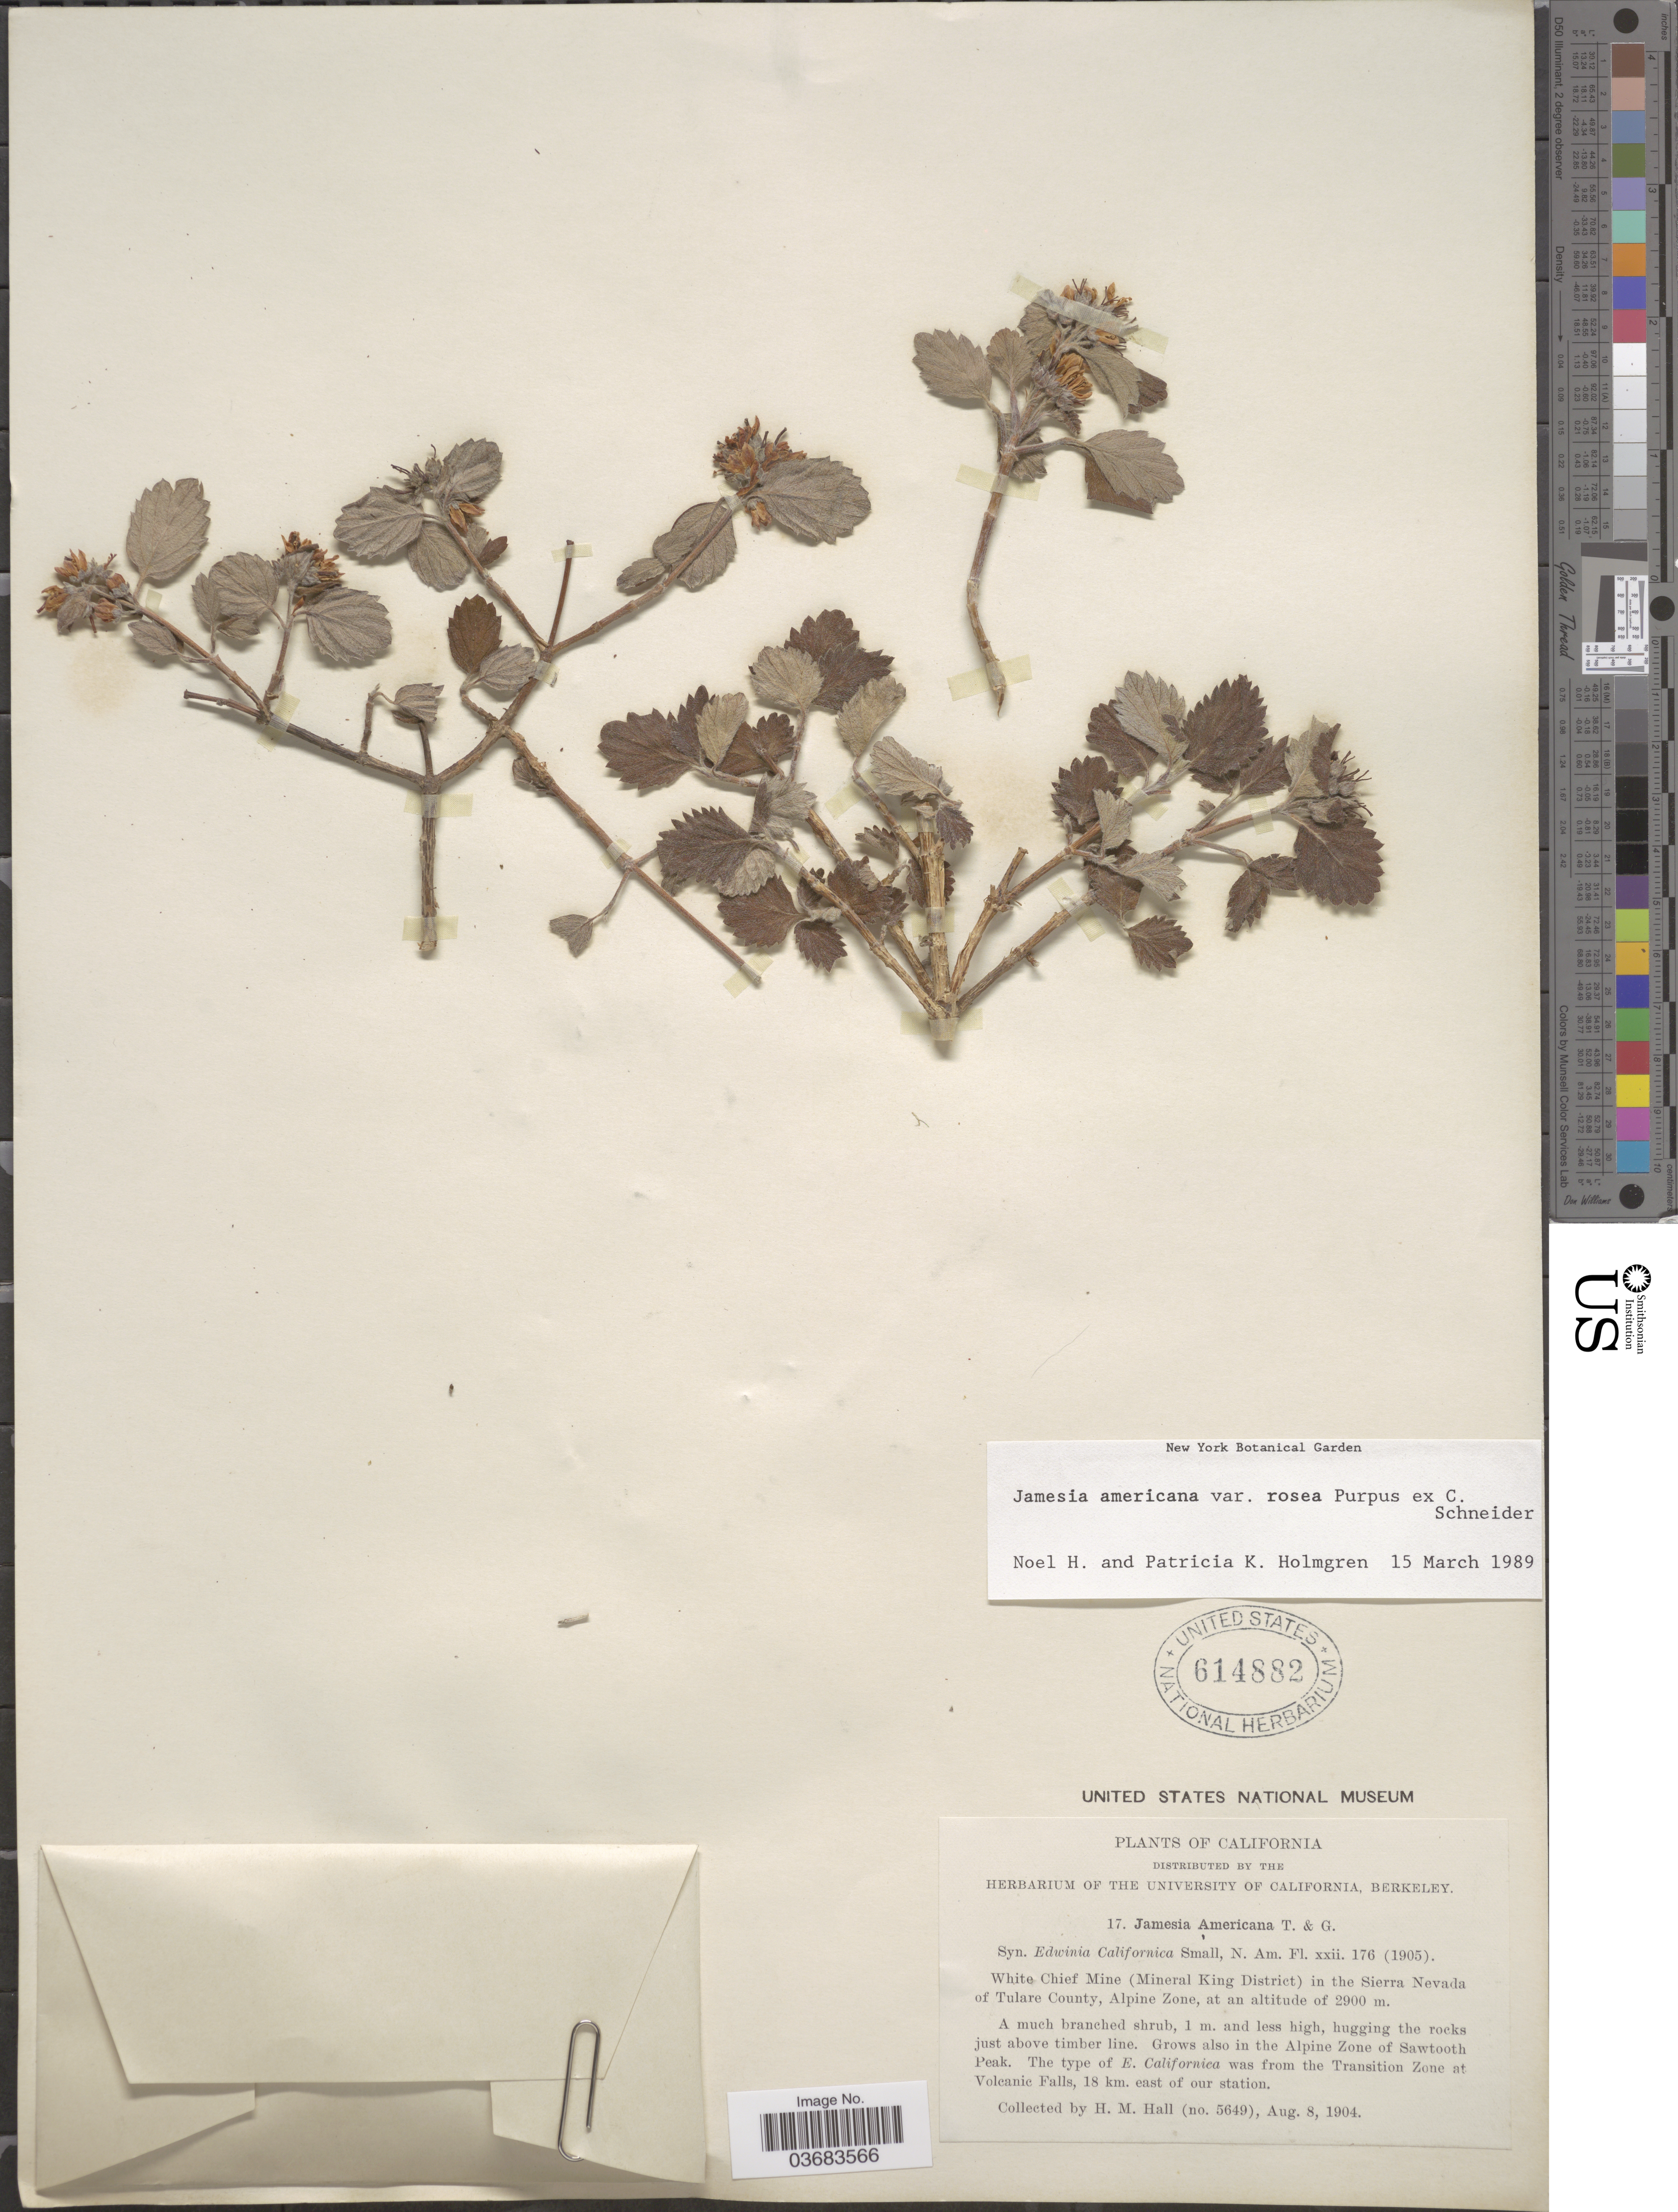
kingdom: Plantae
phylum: Tracheophyta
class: Magnoliopsida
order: Cornales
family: Hydrangeaceae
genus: Edwinia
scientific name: Edwinia americana var. americana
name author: (Torr. & A. Gray) A. Heller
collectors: H. M. Hall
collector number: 5649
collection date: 1904-08-08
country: United States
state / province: California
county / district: Tulare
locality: White Chief Mine (Mineral King District) in the Sierra Nevada of Tulare County, Alpine Zone. In the Alpine Zone of Sawtooth Peak. From the Transition Zone at Volcanic Falls, 18 km. east of our station. [unsure placement]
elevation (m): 2900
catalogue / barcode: US 614882